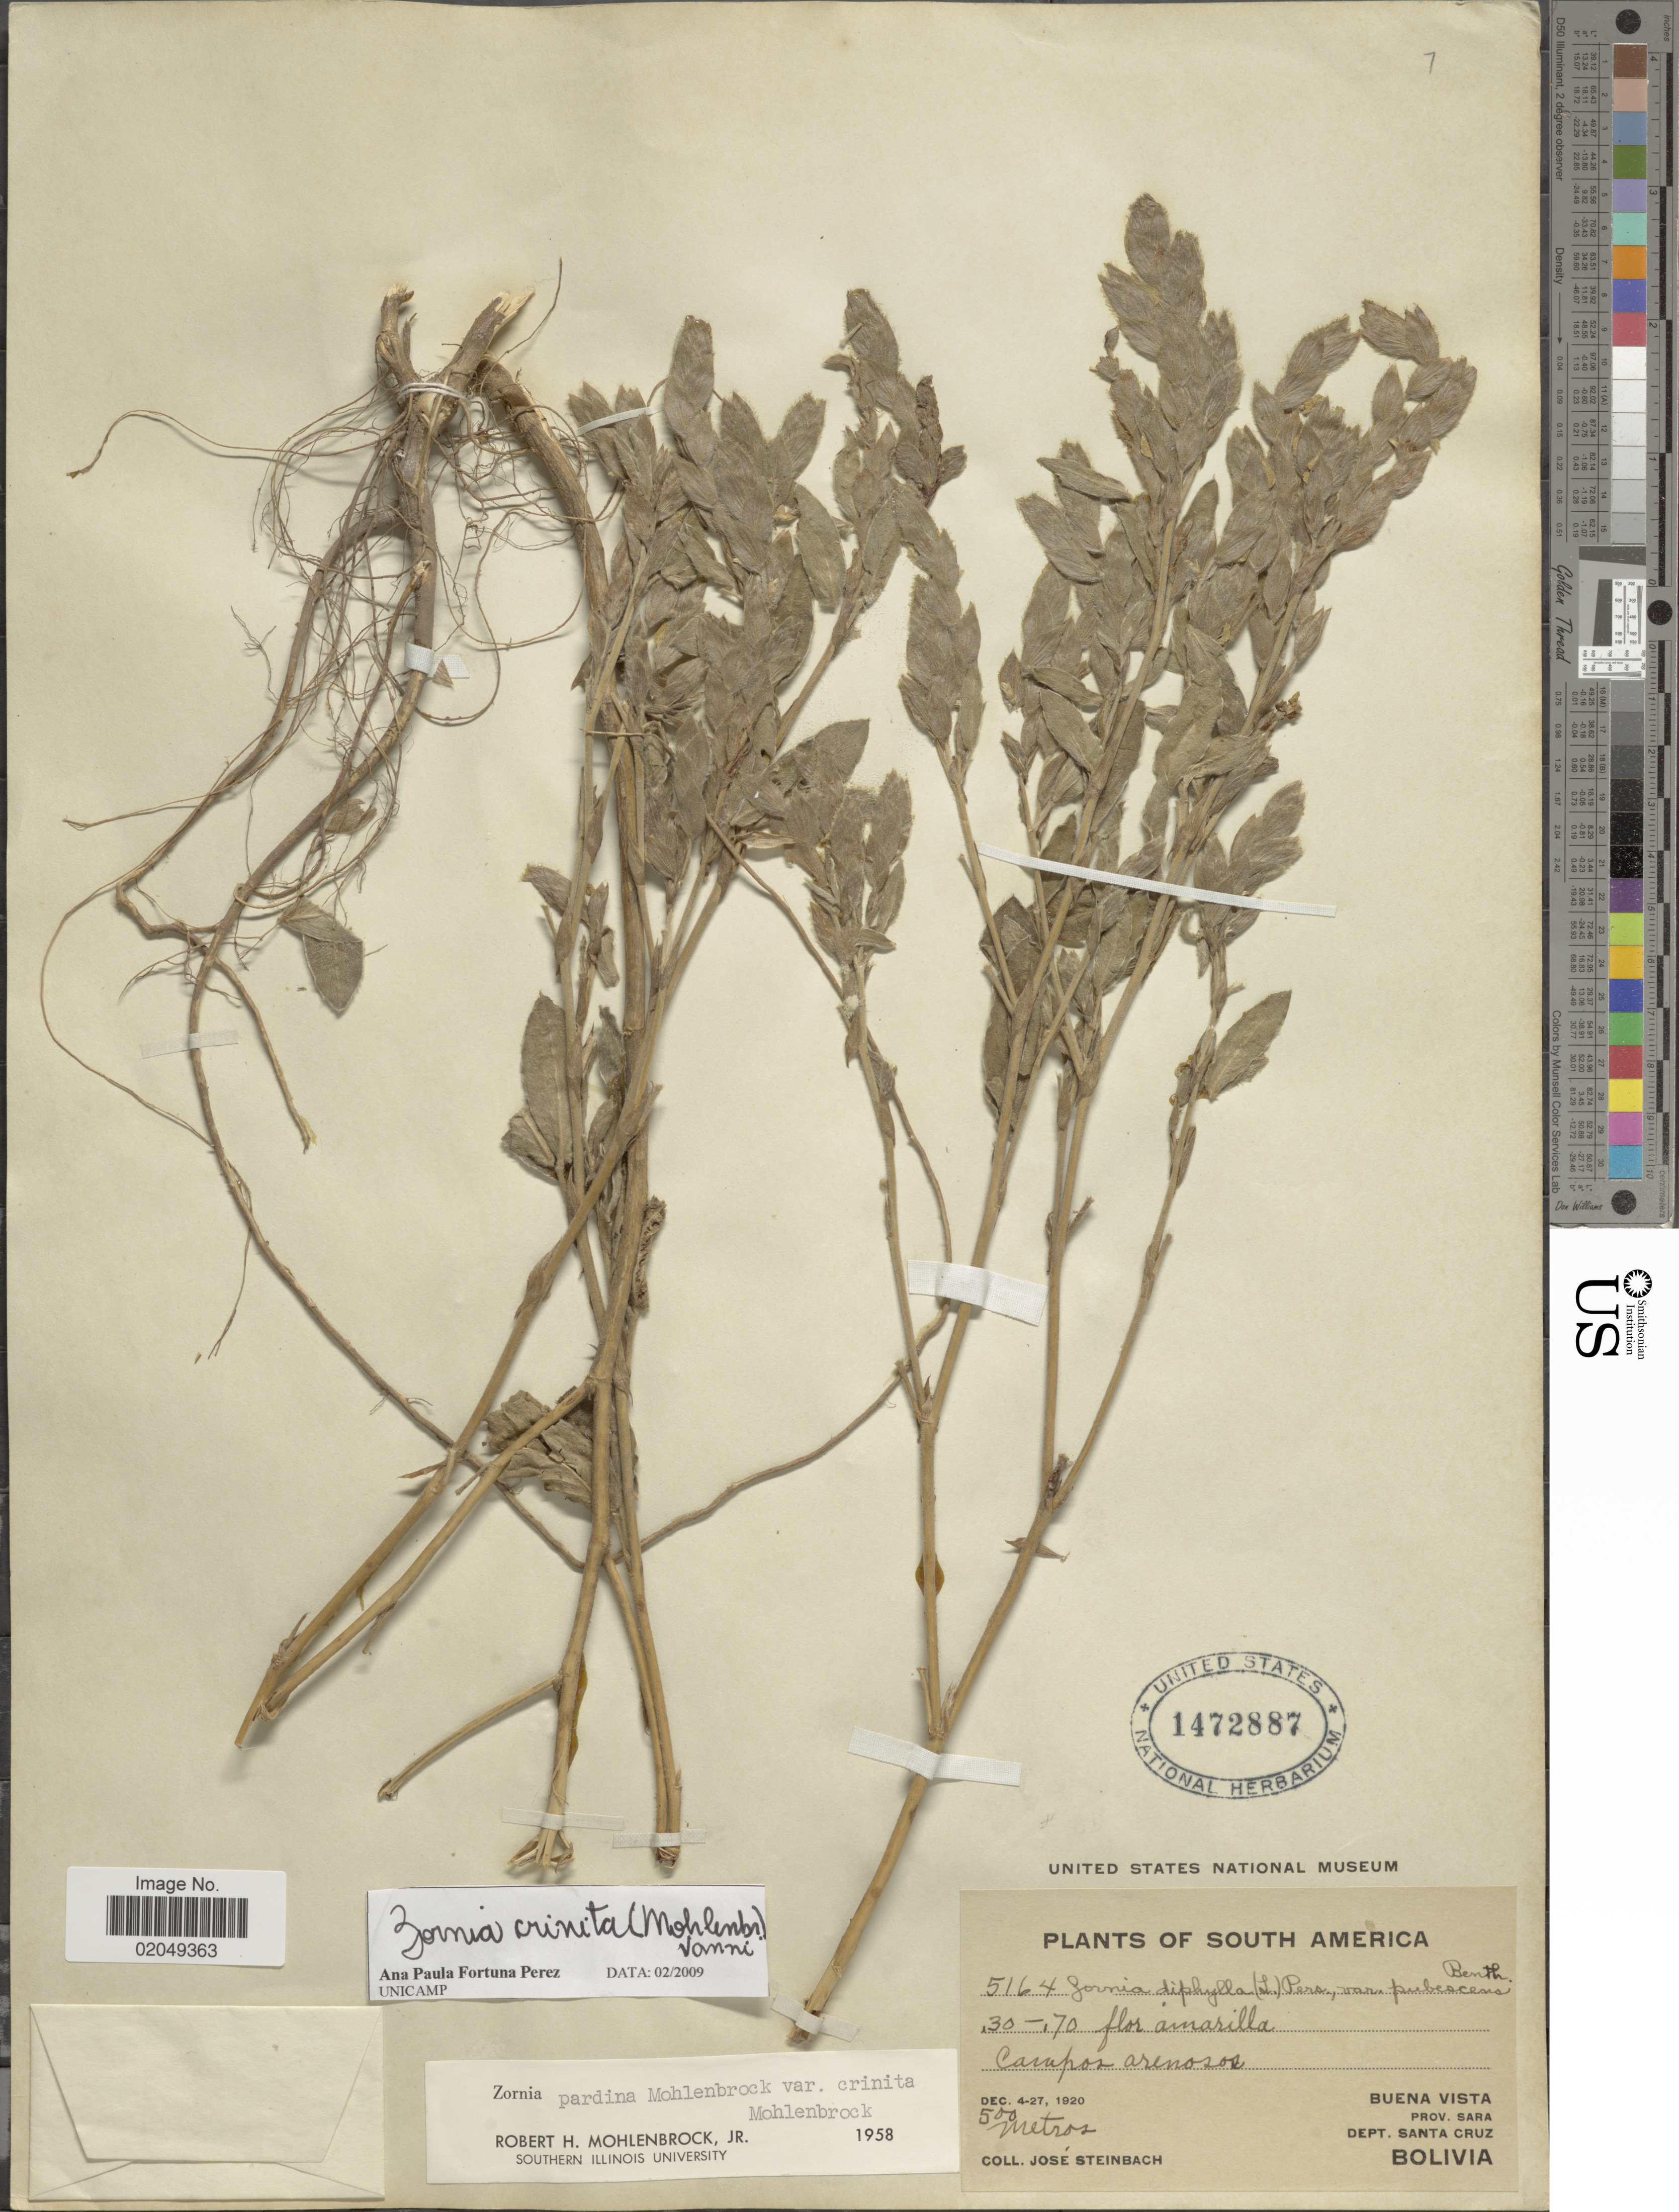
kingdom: Plantae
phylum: Tracheophyta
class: Magnoliopsida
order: Fabales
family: Fabaceae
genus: Zornia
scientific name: Zornia crinata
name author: (Mohlenbr.) Vanni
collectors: J. Steinbach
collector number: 5164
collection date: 1920-12-04/1920-12-27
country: Bolivia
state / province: Santa Cruz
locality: South America, Campos arenosos, Buena Vista, Prov. Sara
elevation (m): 500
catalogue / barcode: US 1472887